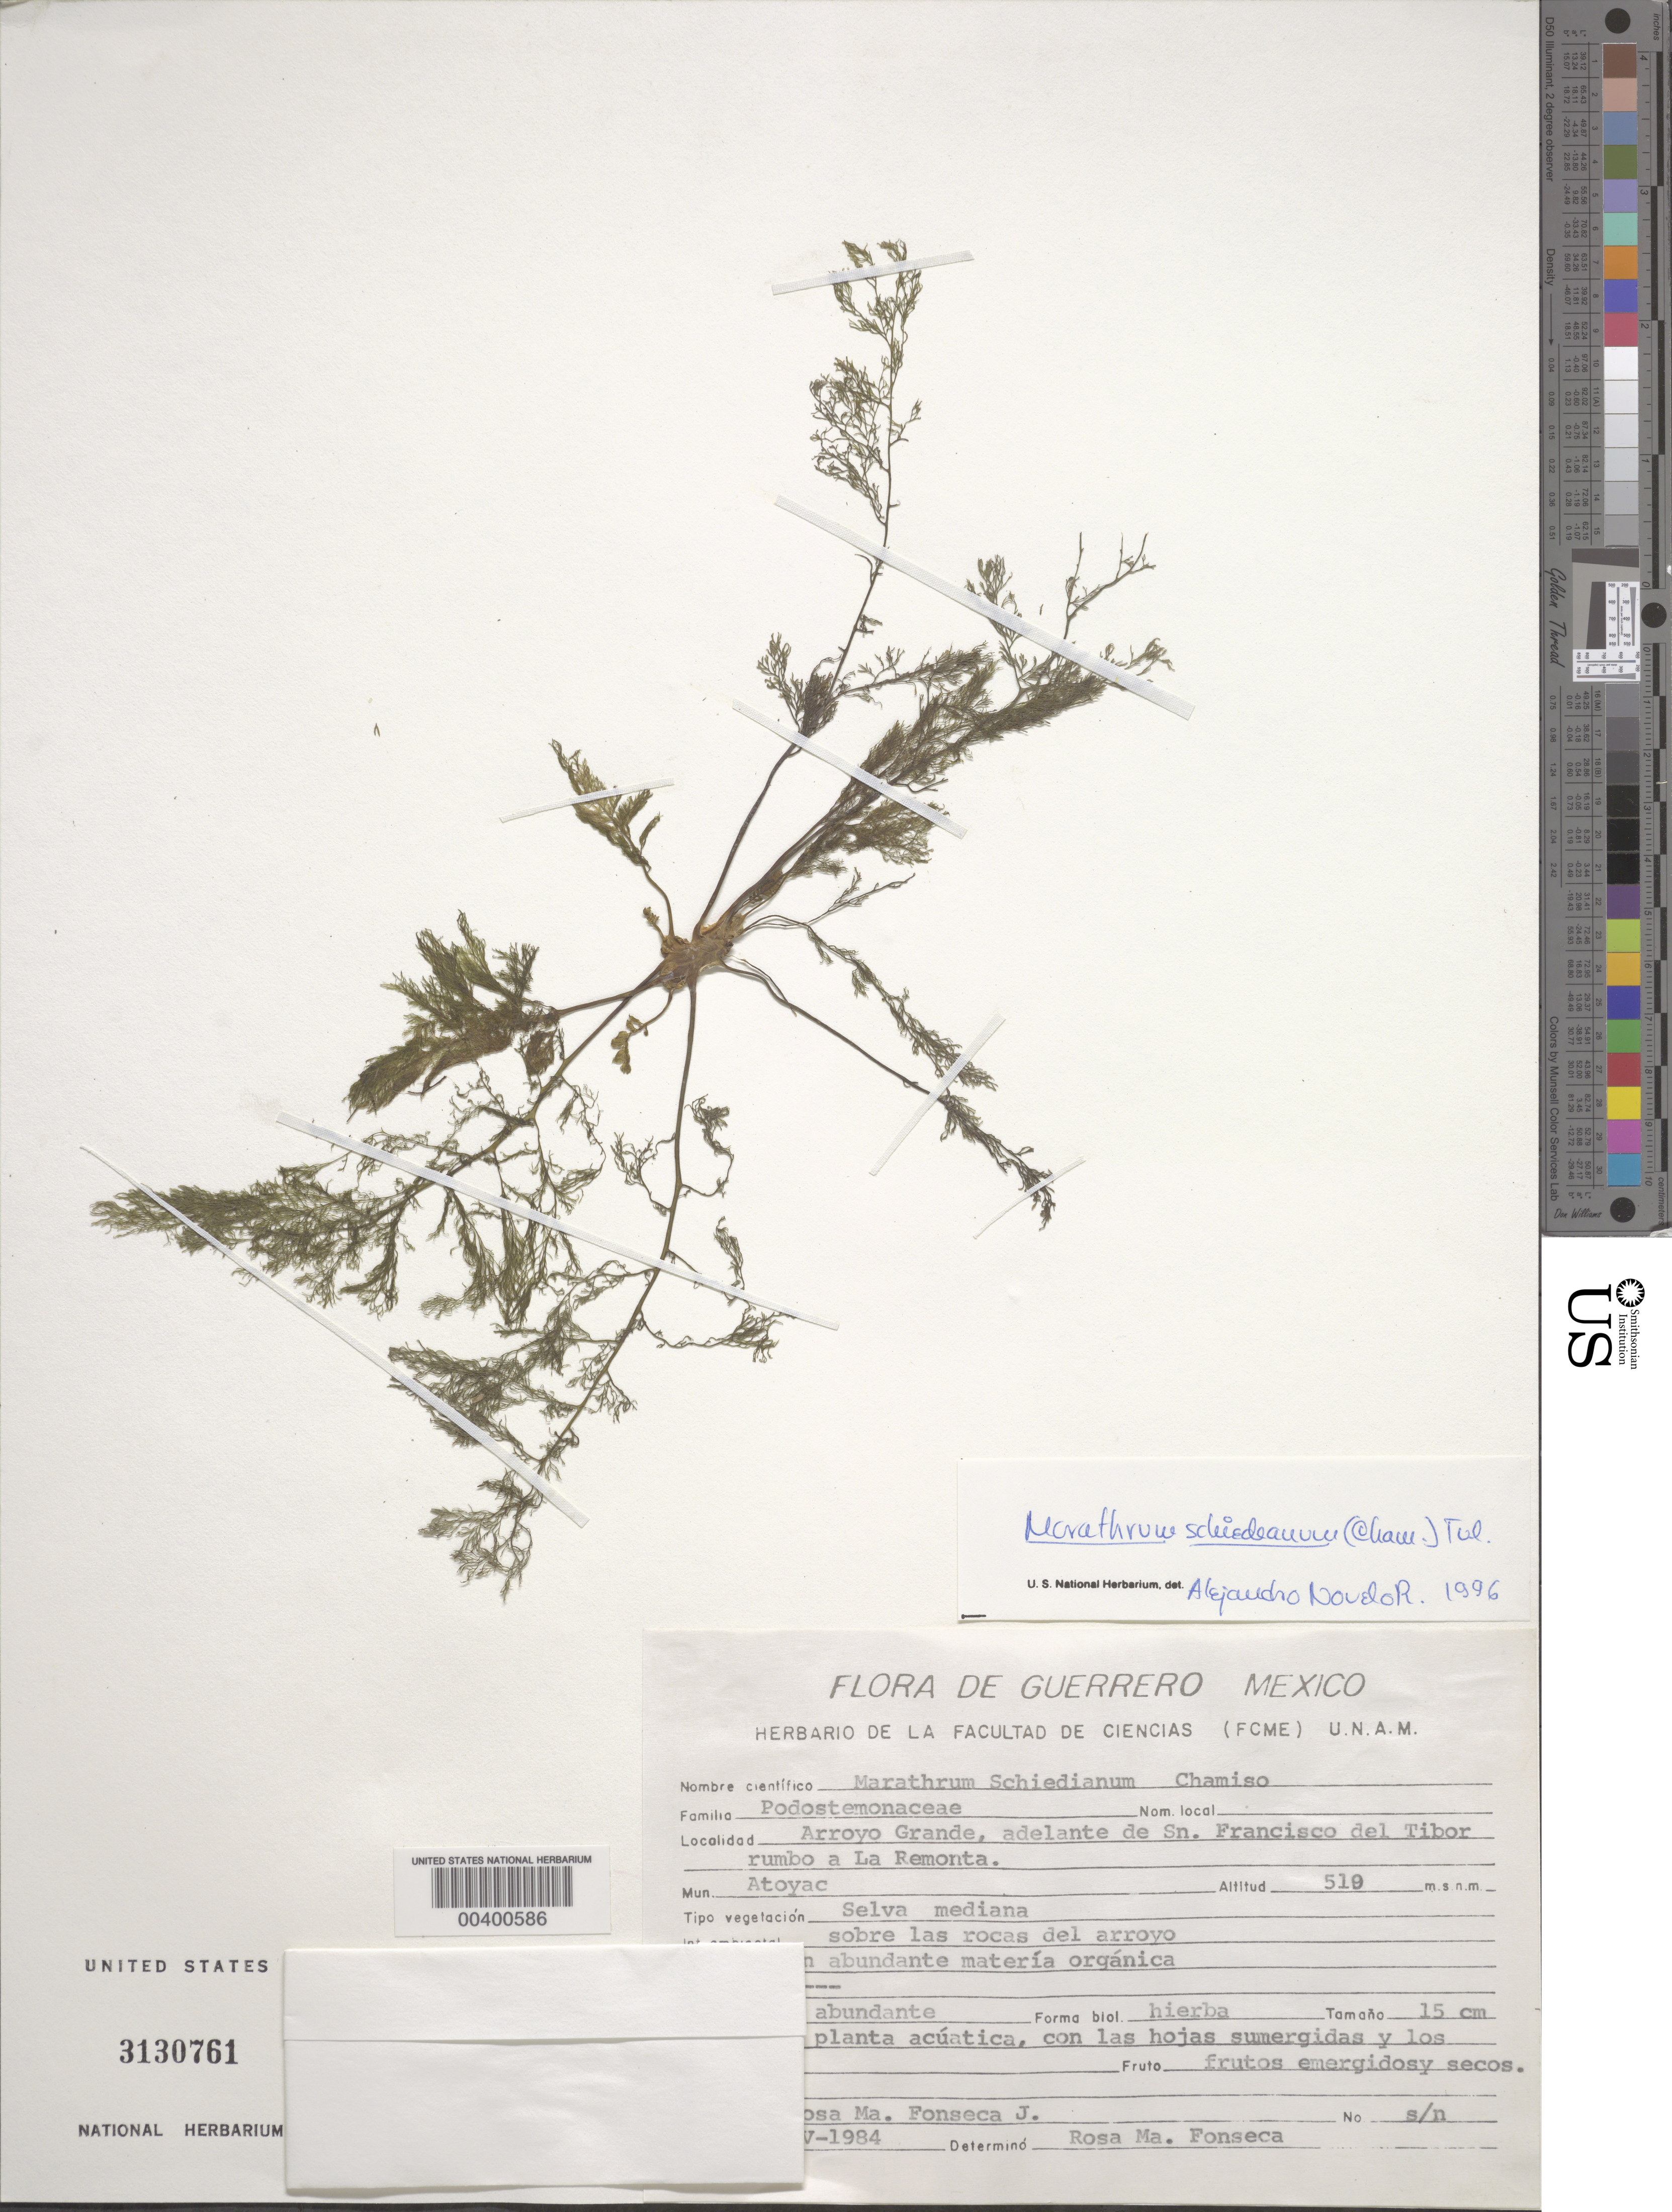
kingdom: Plantae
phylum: Tracheophyta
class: Magnoliopsida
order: Malpighiales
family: Podostemaceae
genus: Marathrum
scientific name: Marathrum schiedeanum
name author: Cham.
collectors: R. M. Fonseca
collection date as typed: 06 May 1984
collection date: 1984-05-06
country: Mexico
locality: Arroyo Grande, Atoyac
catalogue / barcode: US 3130761